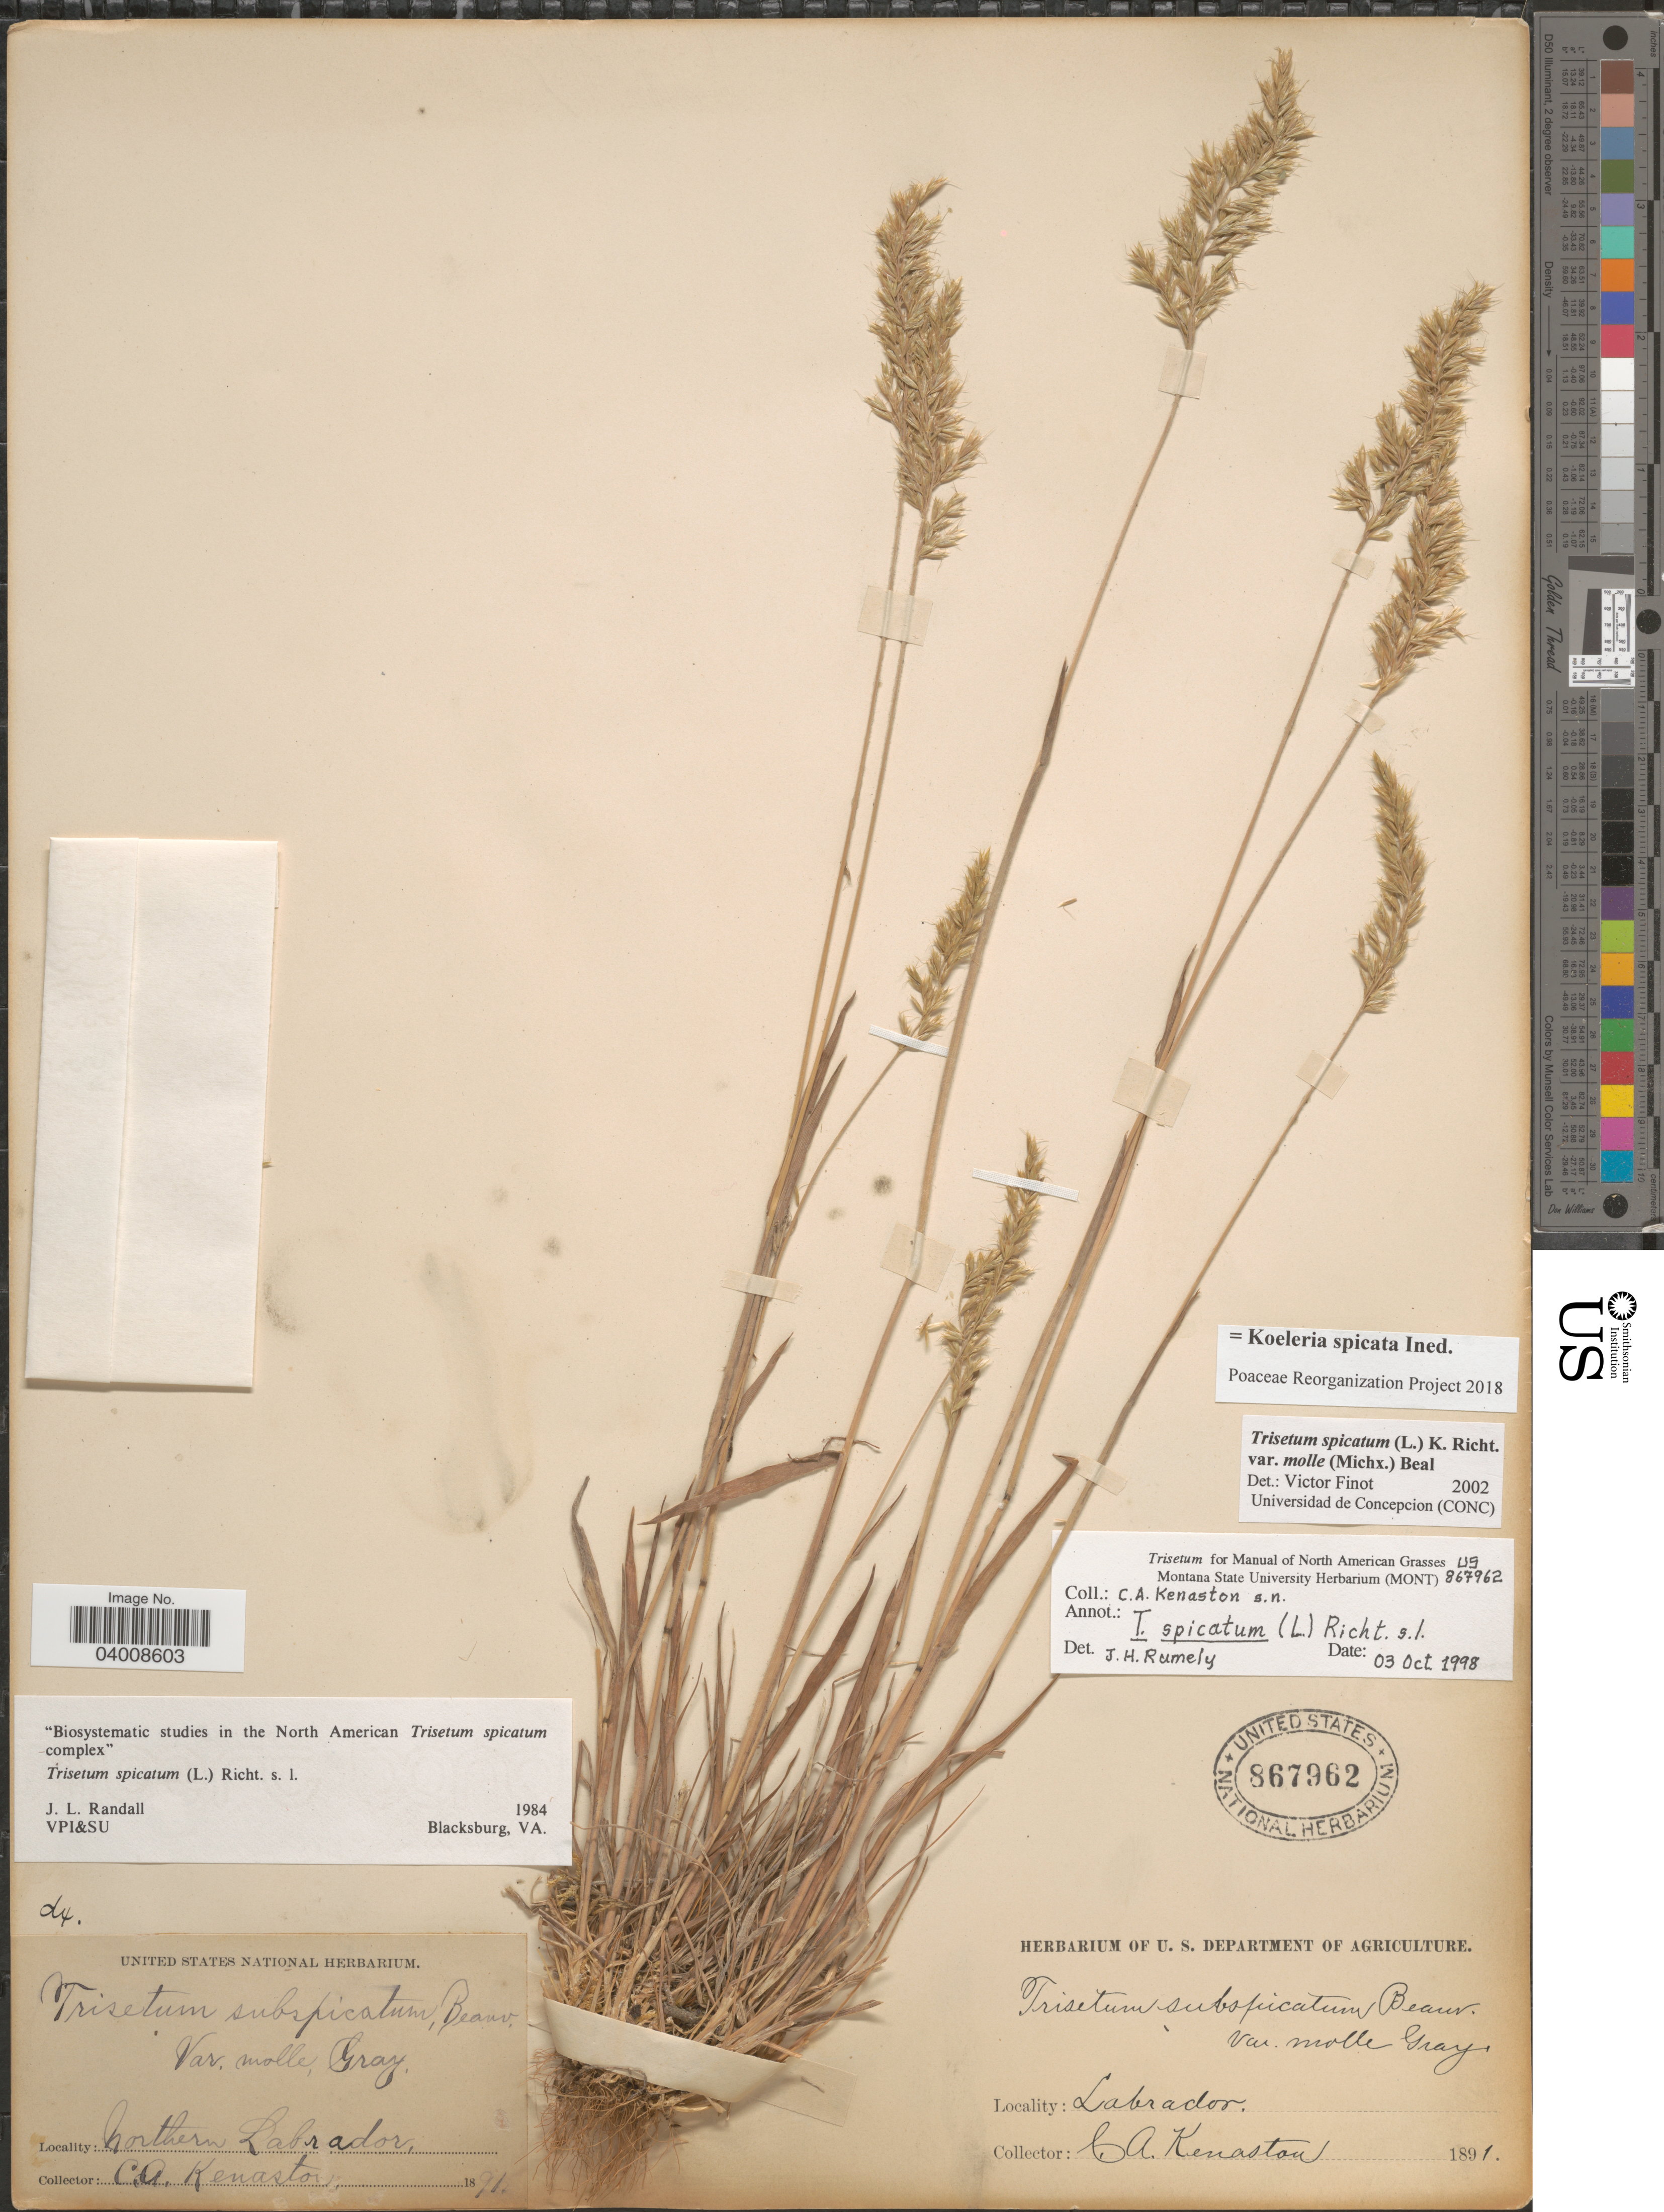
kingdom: Plantae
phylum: Tracheophyta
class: Liliopsida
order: Poales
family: Poaceae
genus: Koeleria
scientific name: Koeleria spicata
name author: (L.) Barberá et al.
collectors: C. A. Kenaston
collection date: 1891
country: Canada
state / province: Newfoundland and Labrador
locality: Northern Labrador. Labrador.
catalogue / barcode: US 867962